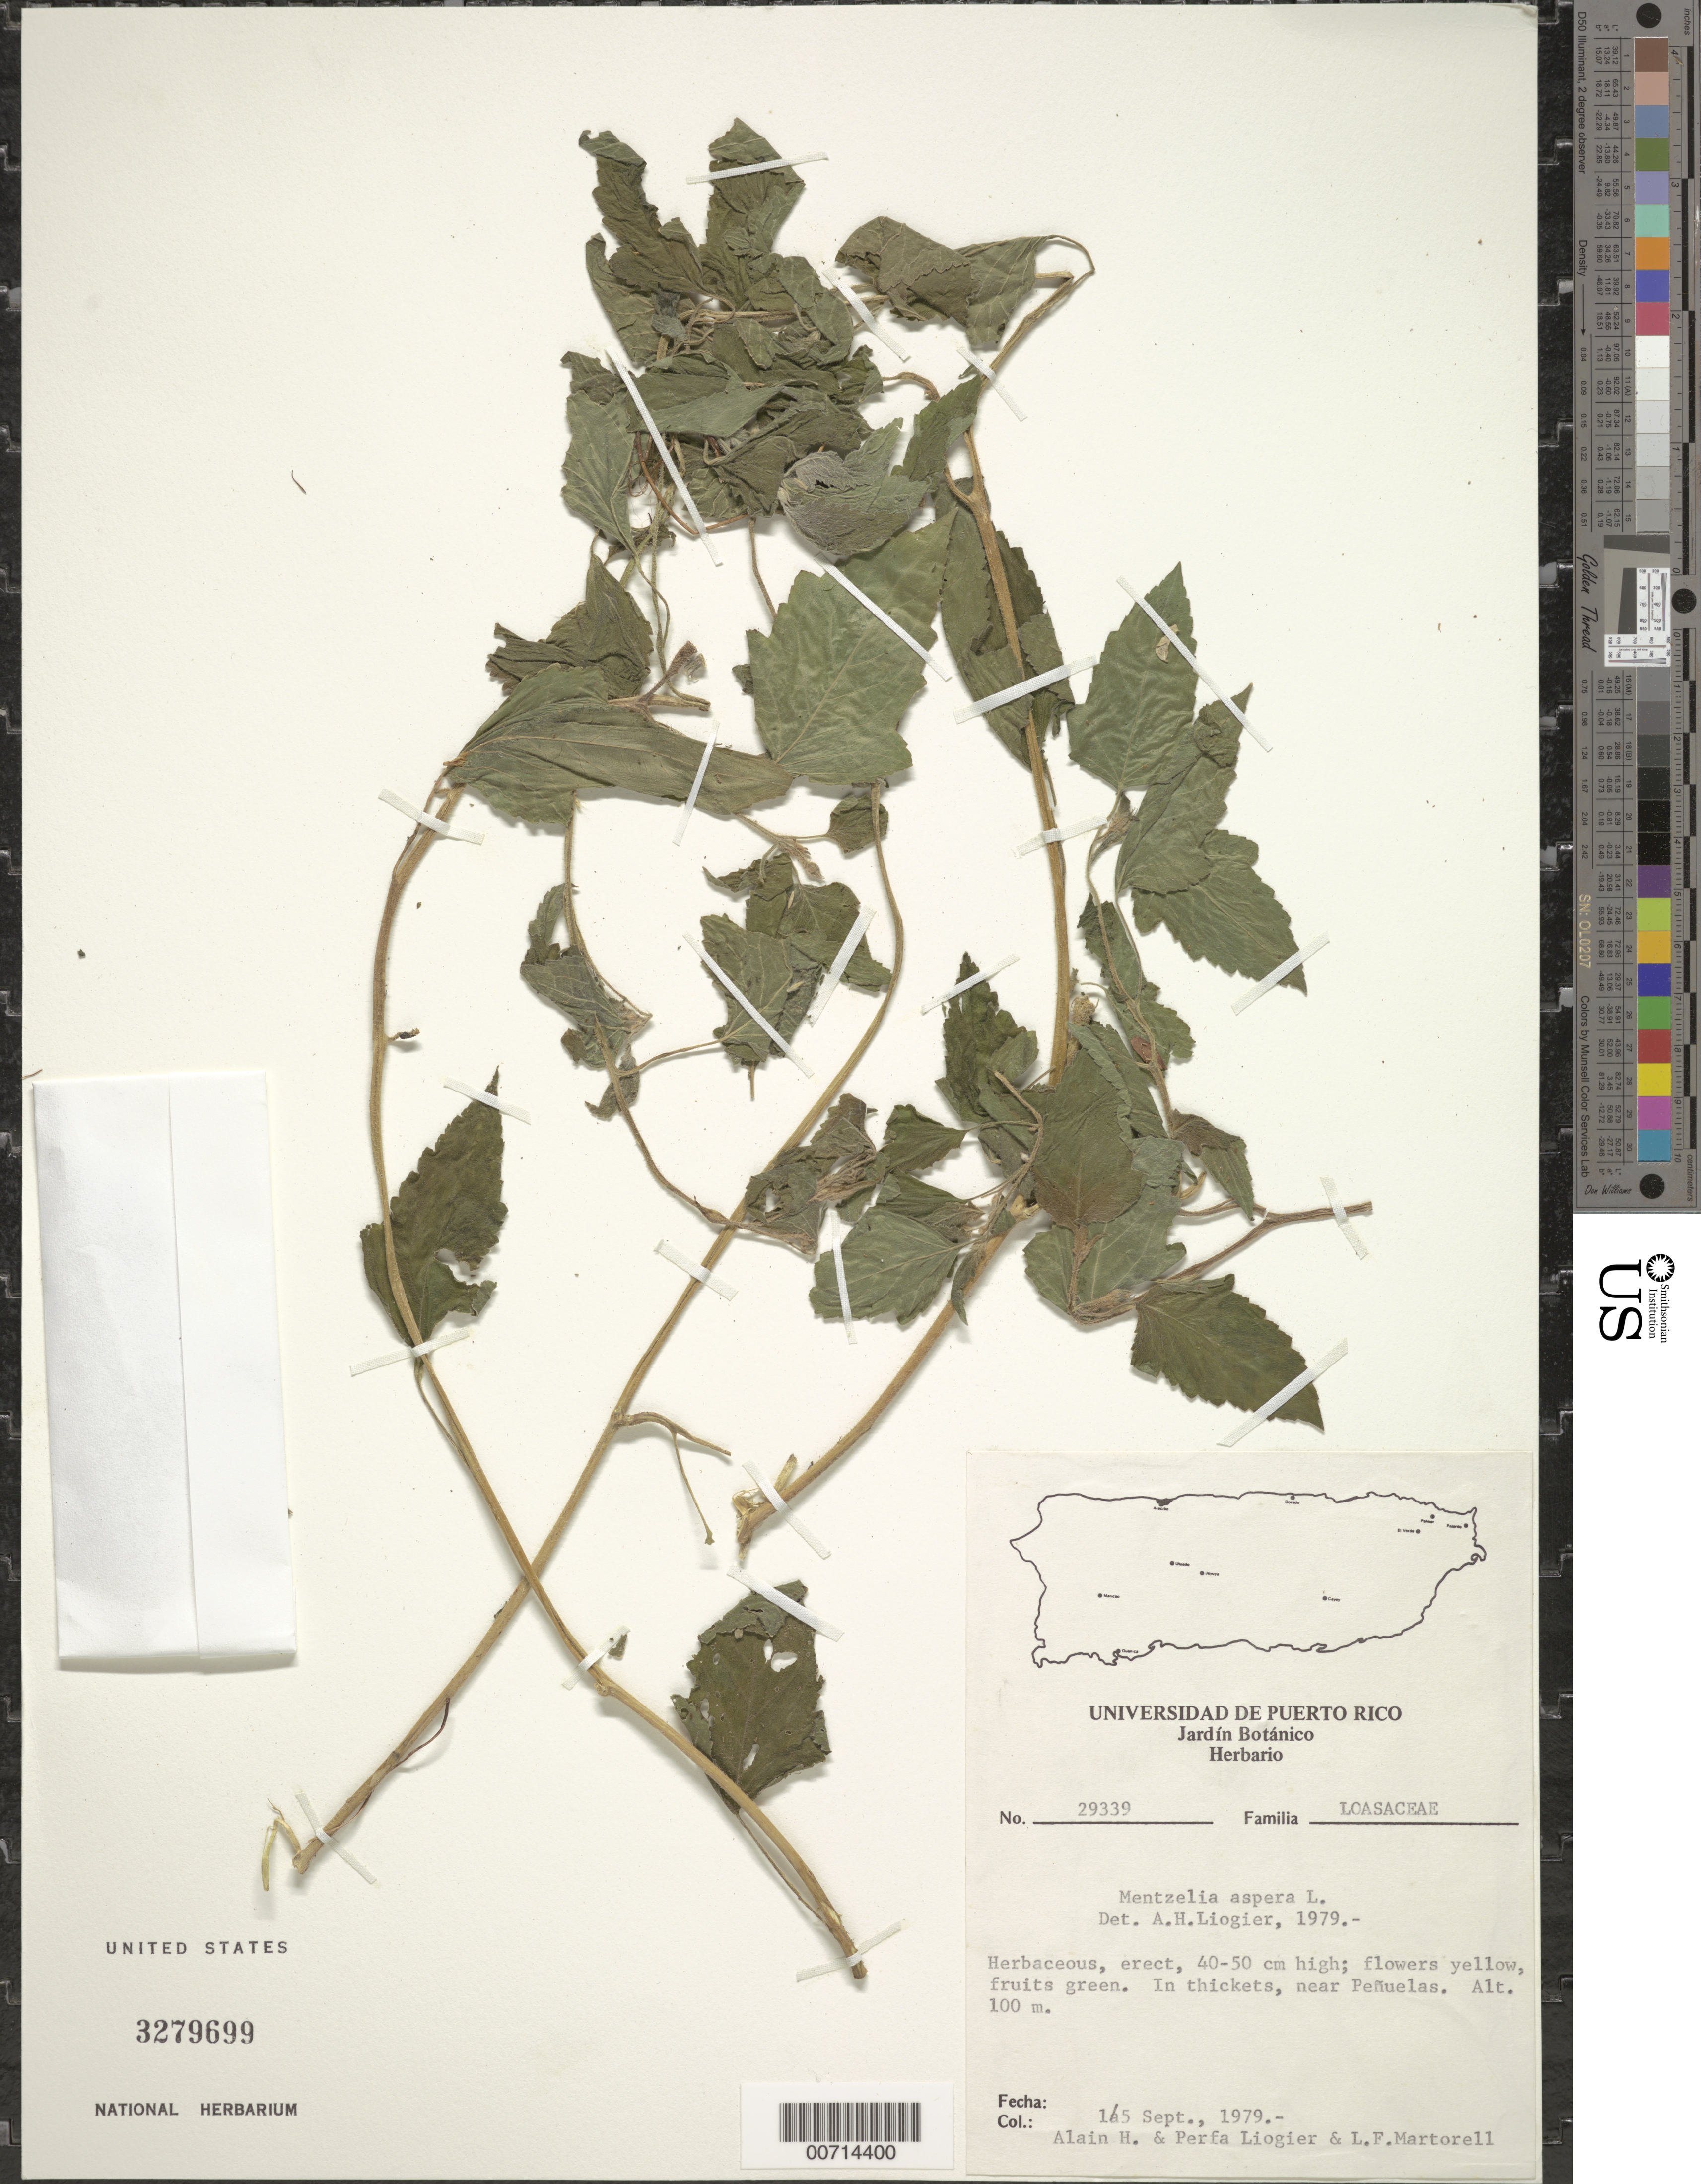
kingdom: Plantae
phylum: Tracheophyta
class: Magnoliopsida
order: Cornales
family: Loasaceae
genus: Mentzelia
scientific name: Mentzelia aspera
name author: L.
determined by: Liogier, Alain H.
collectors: A. H. Liogier, M. P. Liogier & L. Martorell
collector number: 29339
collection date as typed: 15 Sep 1979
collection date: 1979-09-15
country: Puerto Rico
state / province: Peñuelas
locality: Peñuelas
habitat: Thickets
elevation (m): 100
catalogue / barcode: US 3279699